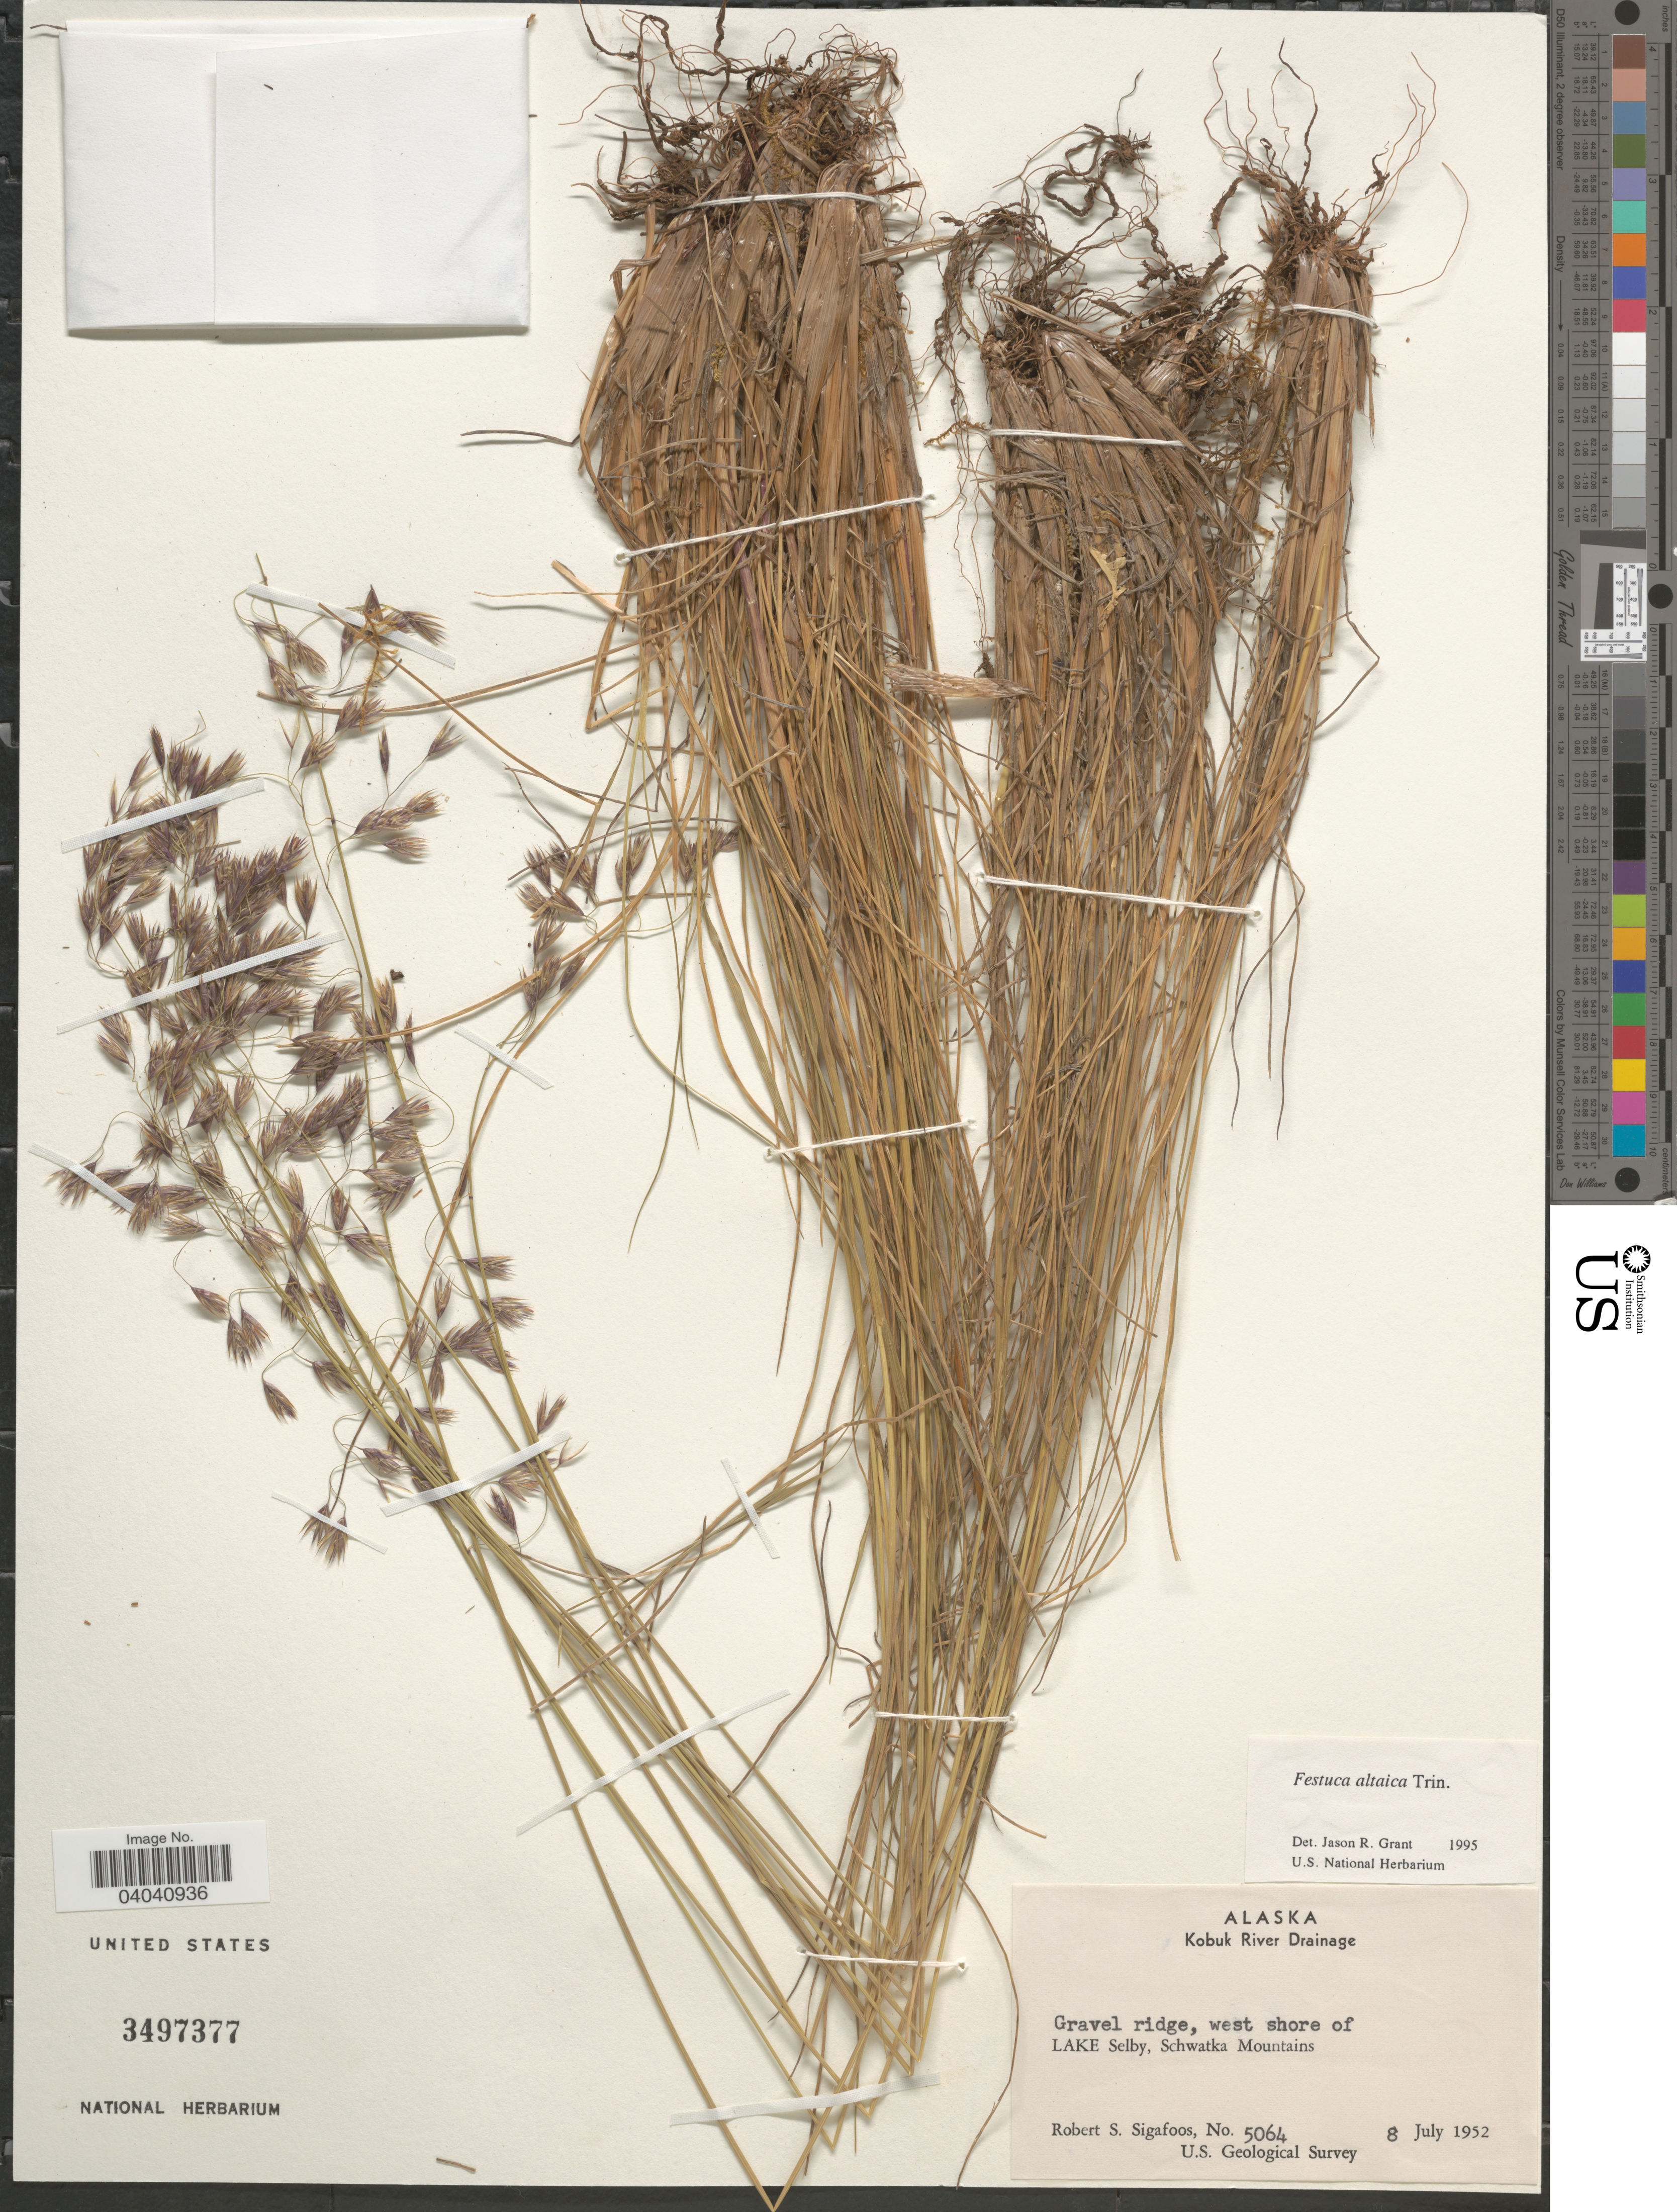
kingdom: Plantae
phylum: Tracheophyta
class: Liliopsida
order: Poales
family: Poaceae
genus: Festuca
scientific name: Festuca altaica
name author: Trin.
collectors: R. Sigafoos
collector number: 5064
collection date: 1952-07-08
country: United States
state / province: Alaska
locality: Kobuk River Drainage. Gravel ridge, west shore of Lake Selby, Schwatka Mountains.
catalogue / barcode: US 3497377